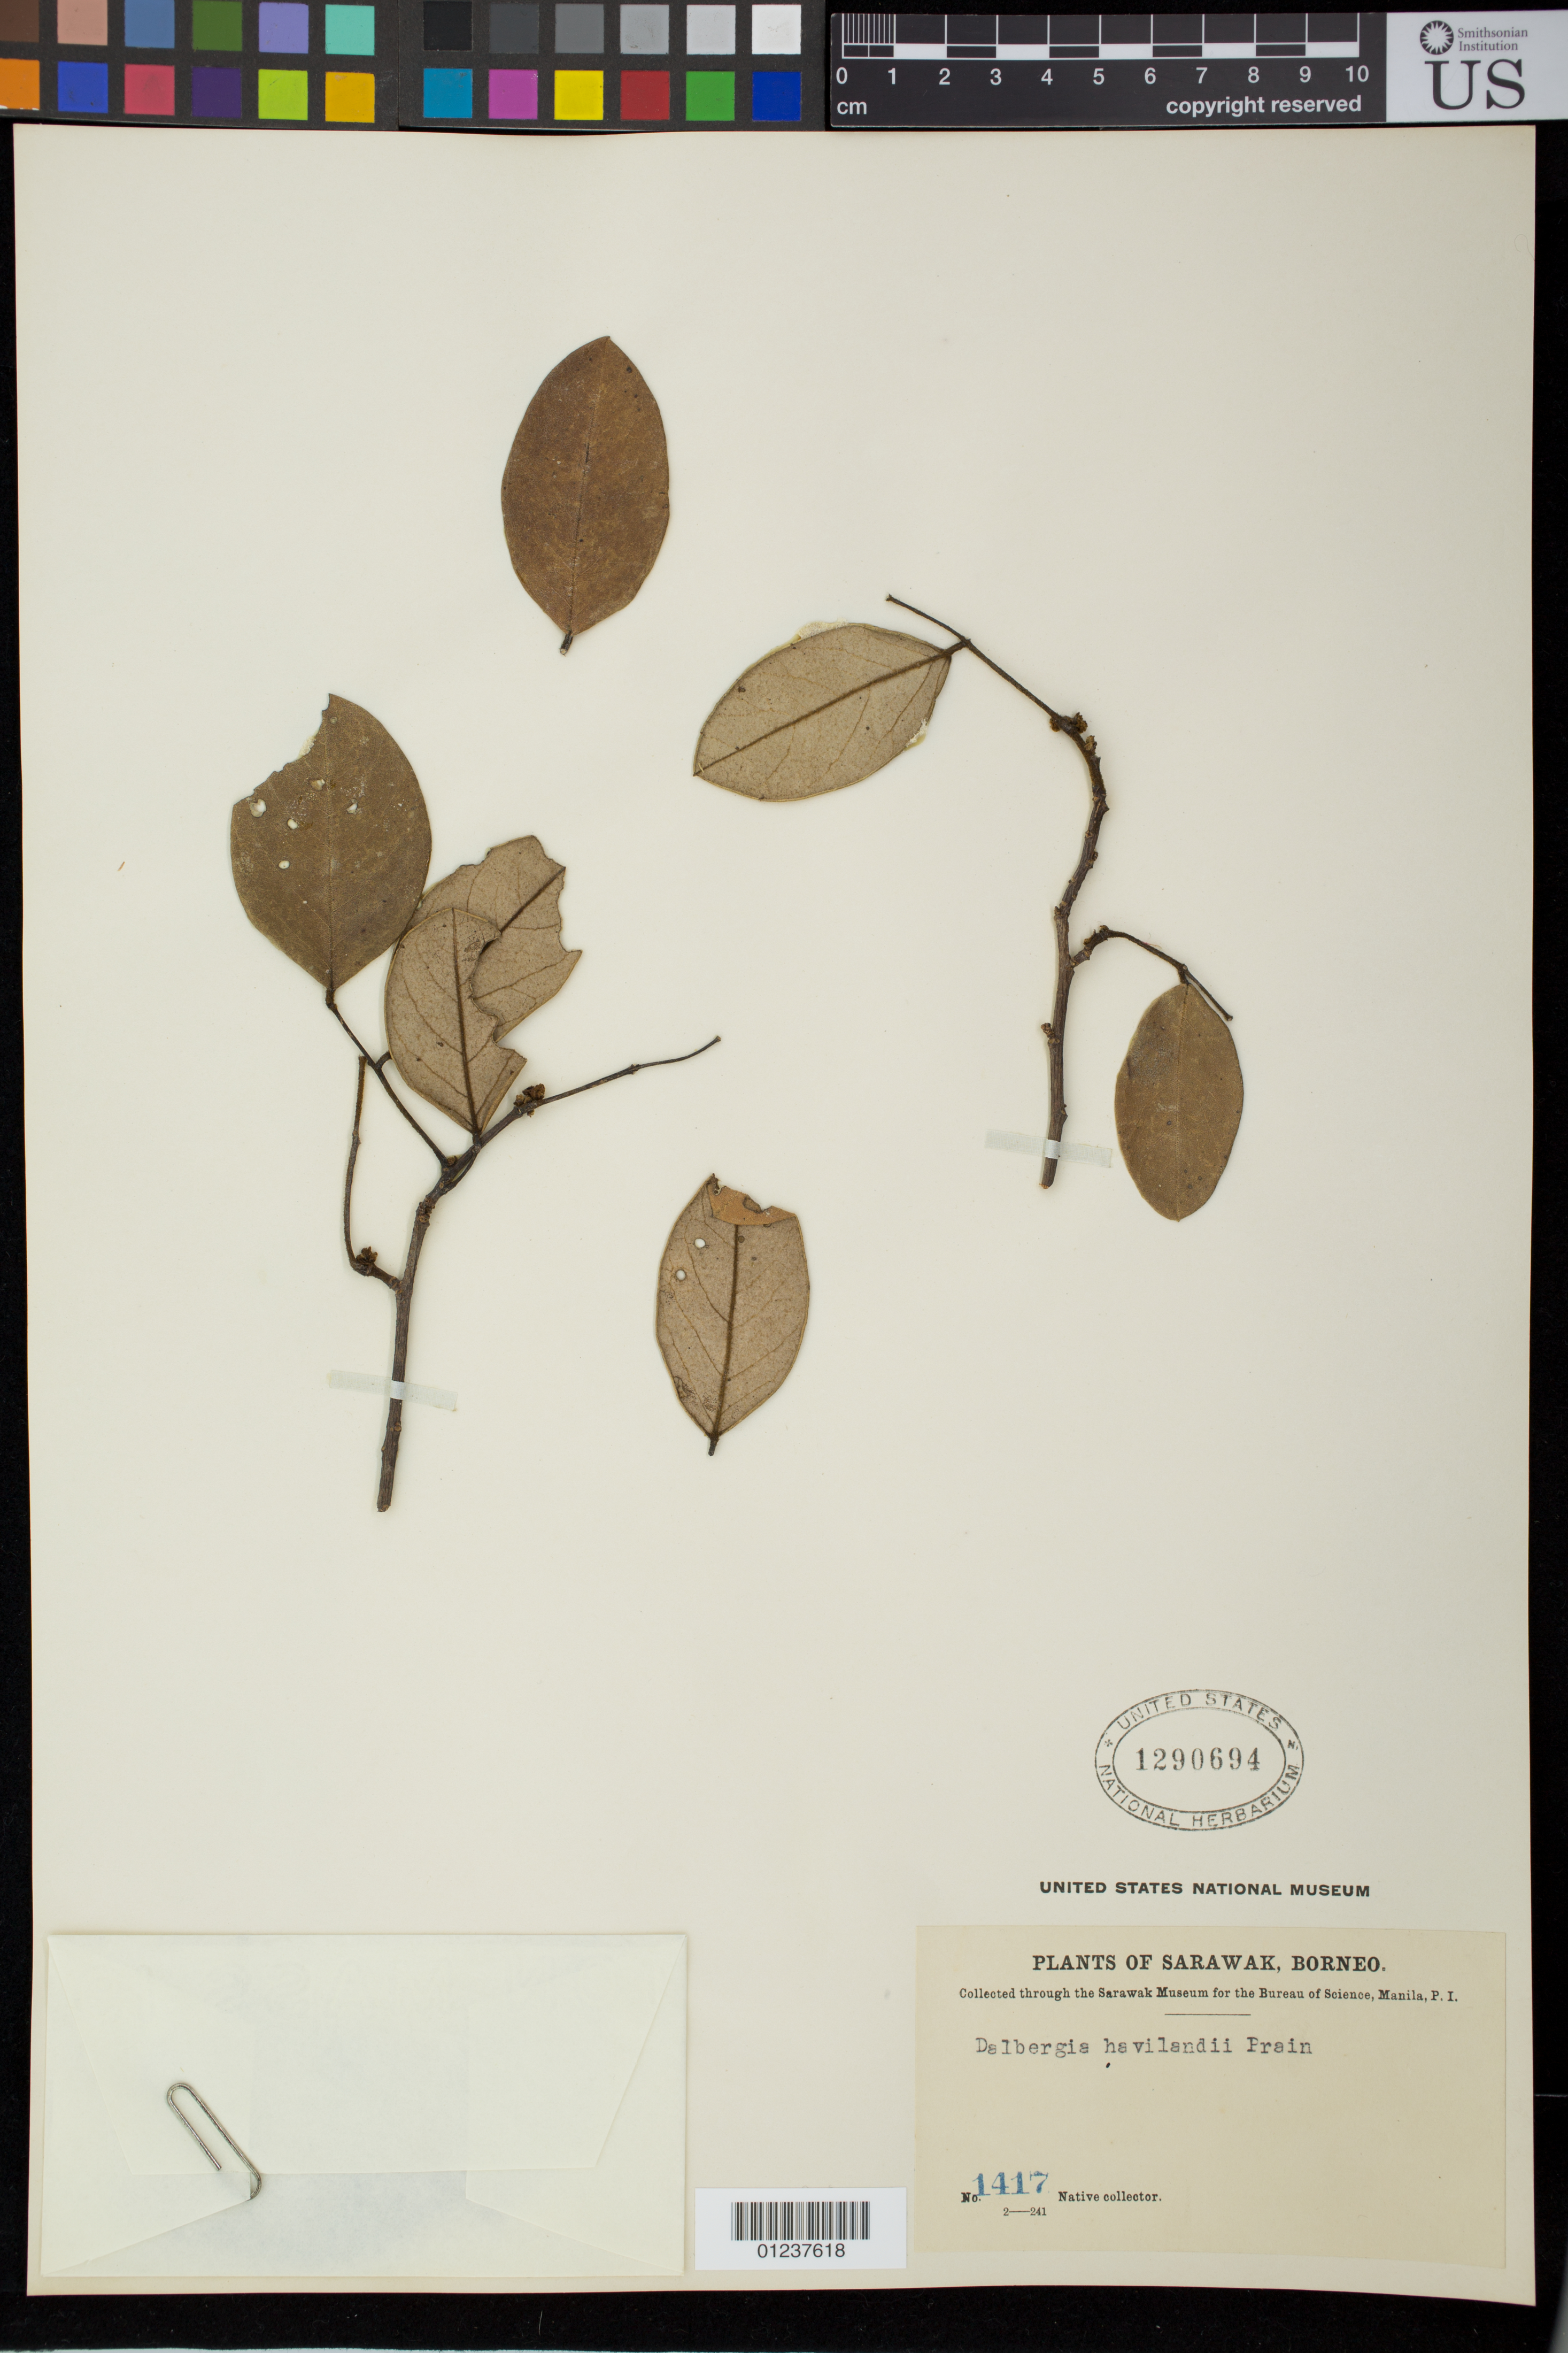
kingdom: Plantae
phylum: Tracheophyta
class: Magnoliopsida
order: Fabales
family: Fabaceae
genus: Dalbergia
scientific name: Dalbergia havilandii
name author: Prain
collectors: Native collector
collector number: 1417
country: Malaysia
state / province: Sarawak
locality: Borneo.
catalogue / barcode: US 1290694